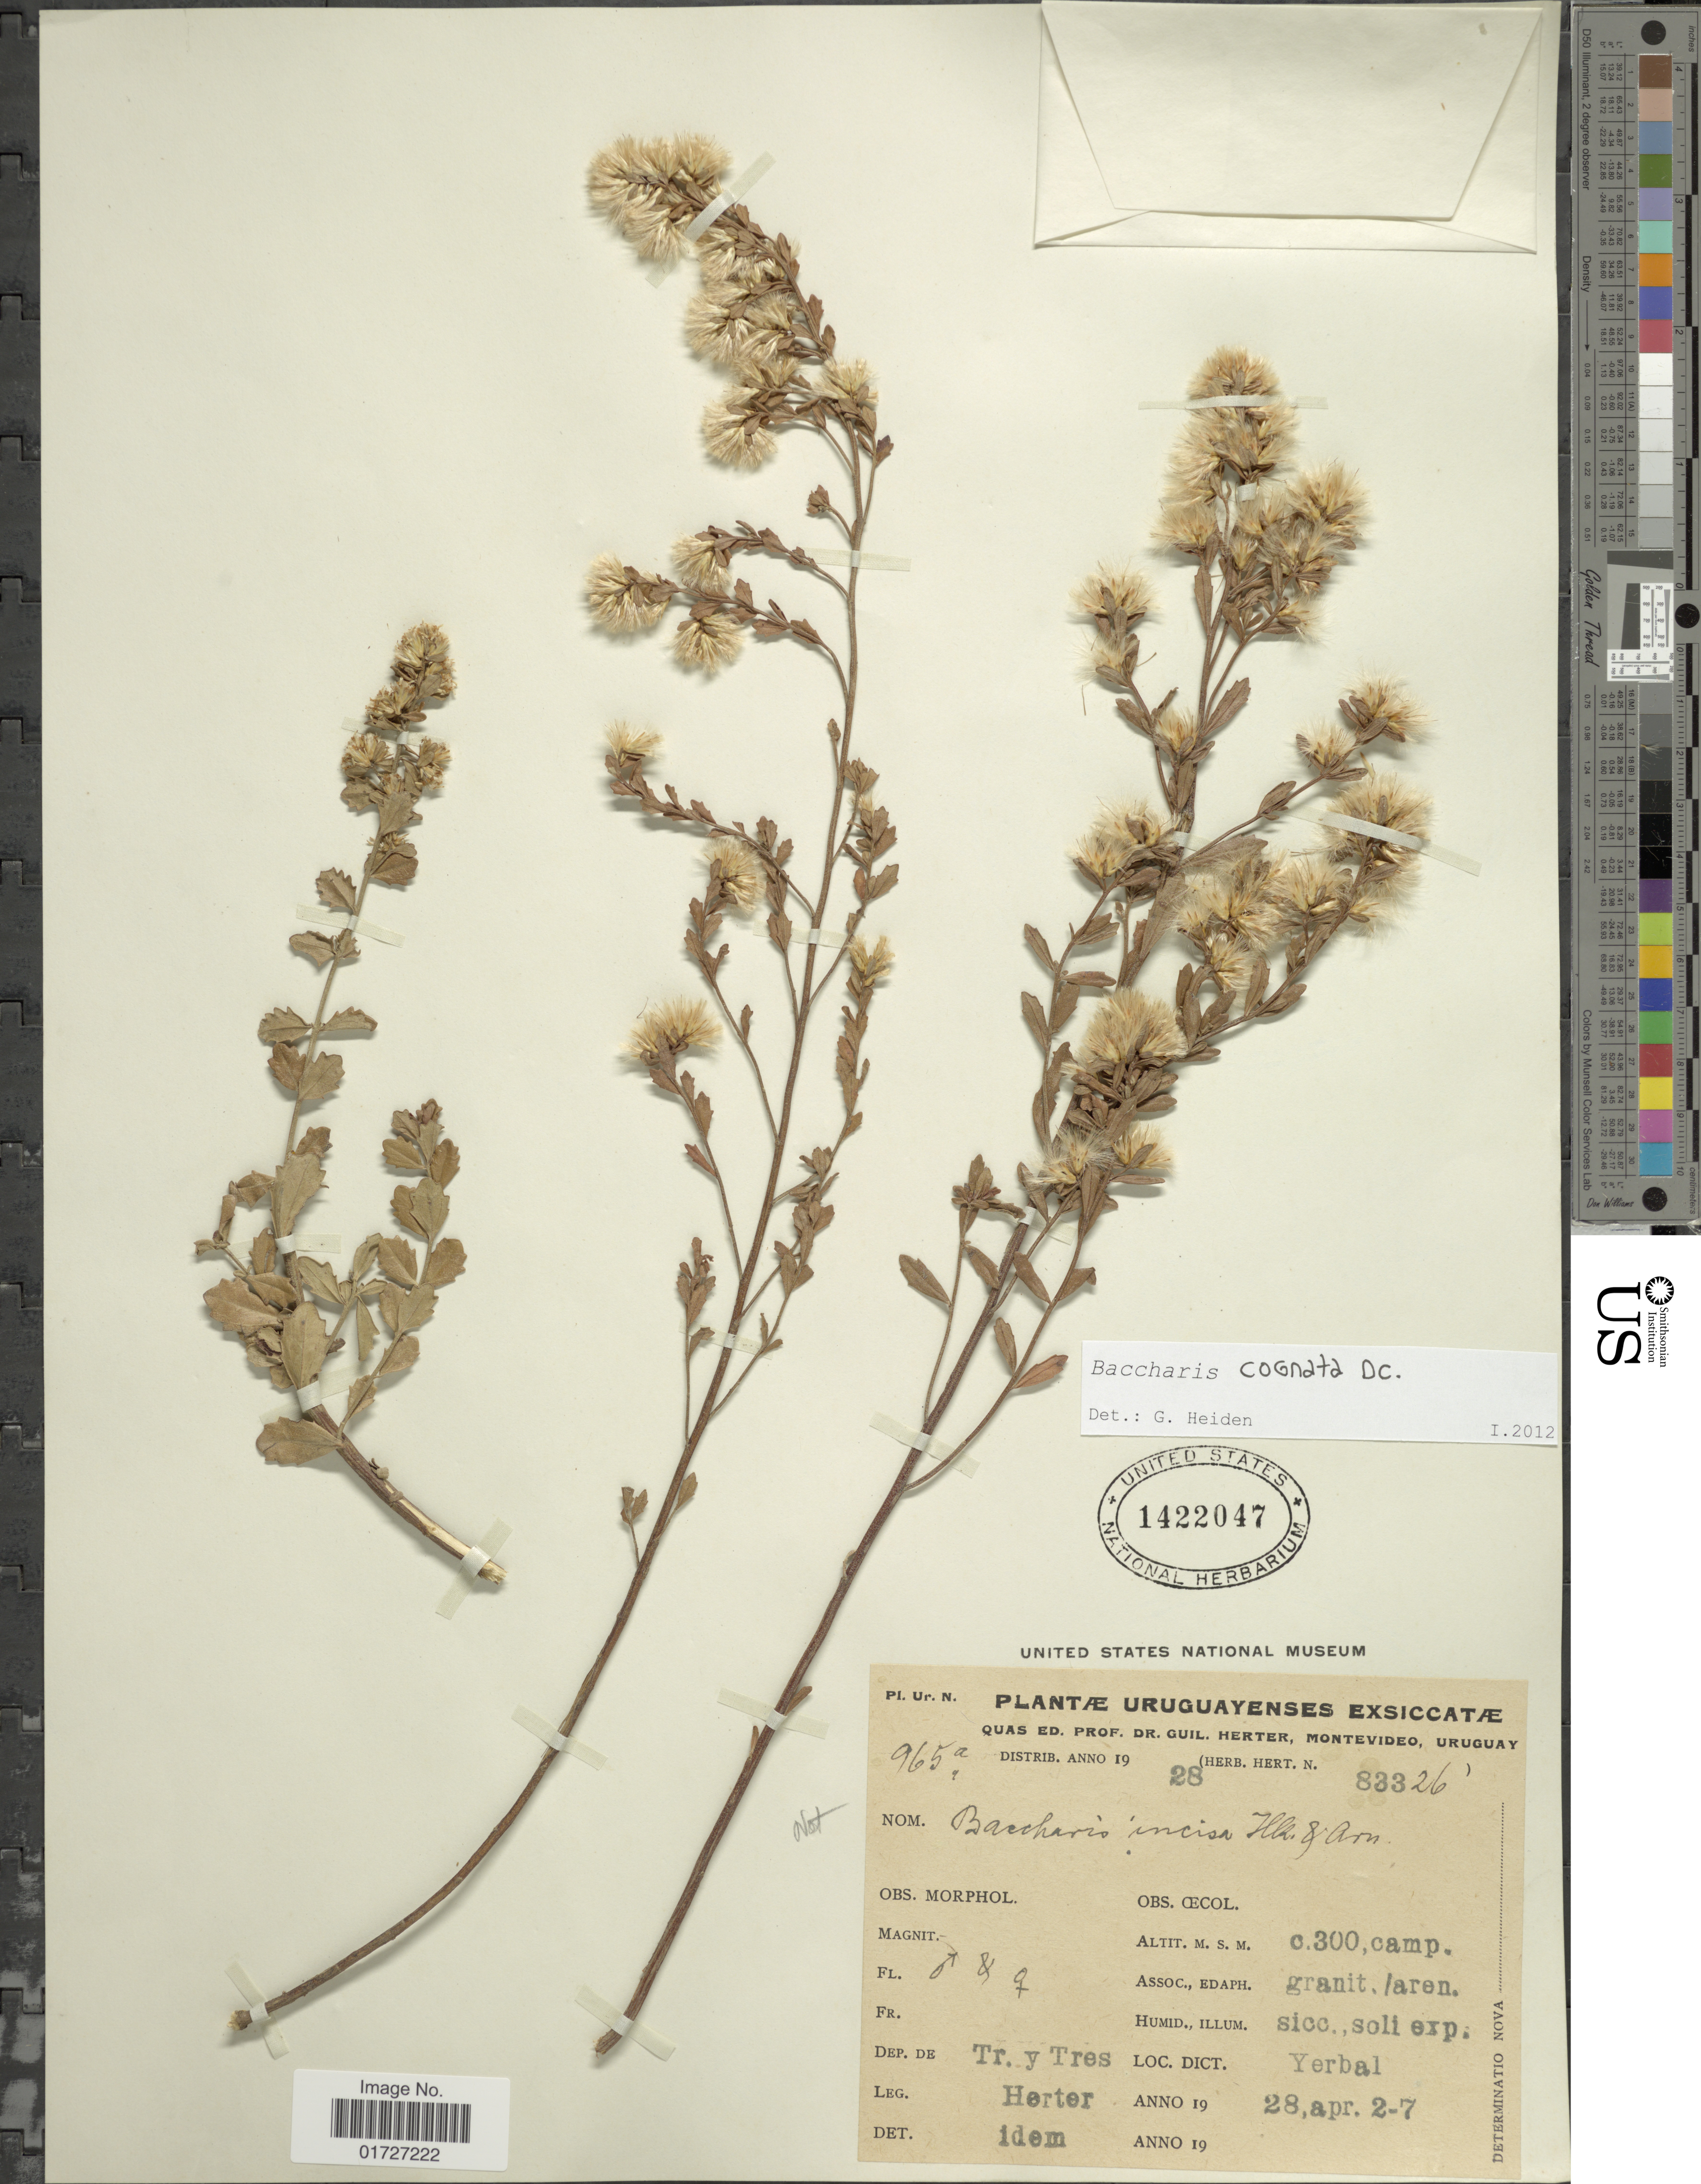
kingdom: Plantae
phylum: Tracheophyta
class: Magnoliopsida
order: Asterales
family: Asteraceae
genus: Baccharis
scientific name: Baccharis cognata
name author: DC.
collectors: W. G. Herter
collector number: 965a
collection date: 1928-04-02/1928-04-07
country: Uruguay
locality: Dep. de Tr. y Tres, Yerbal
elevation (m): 300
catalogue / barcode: US 1422047